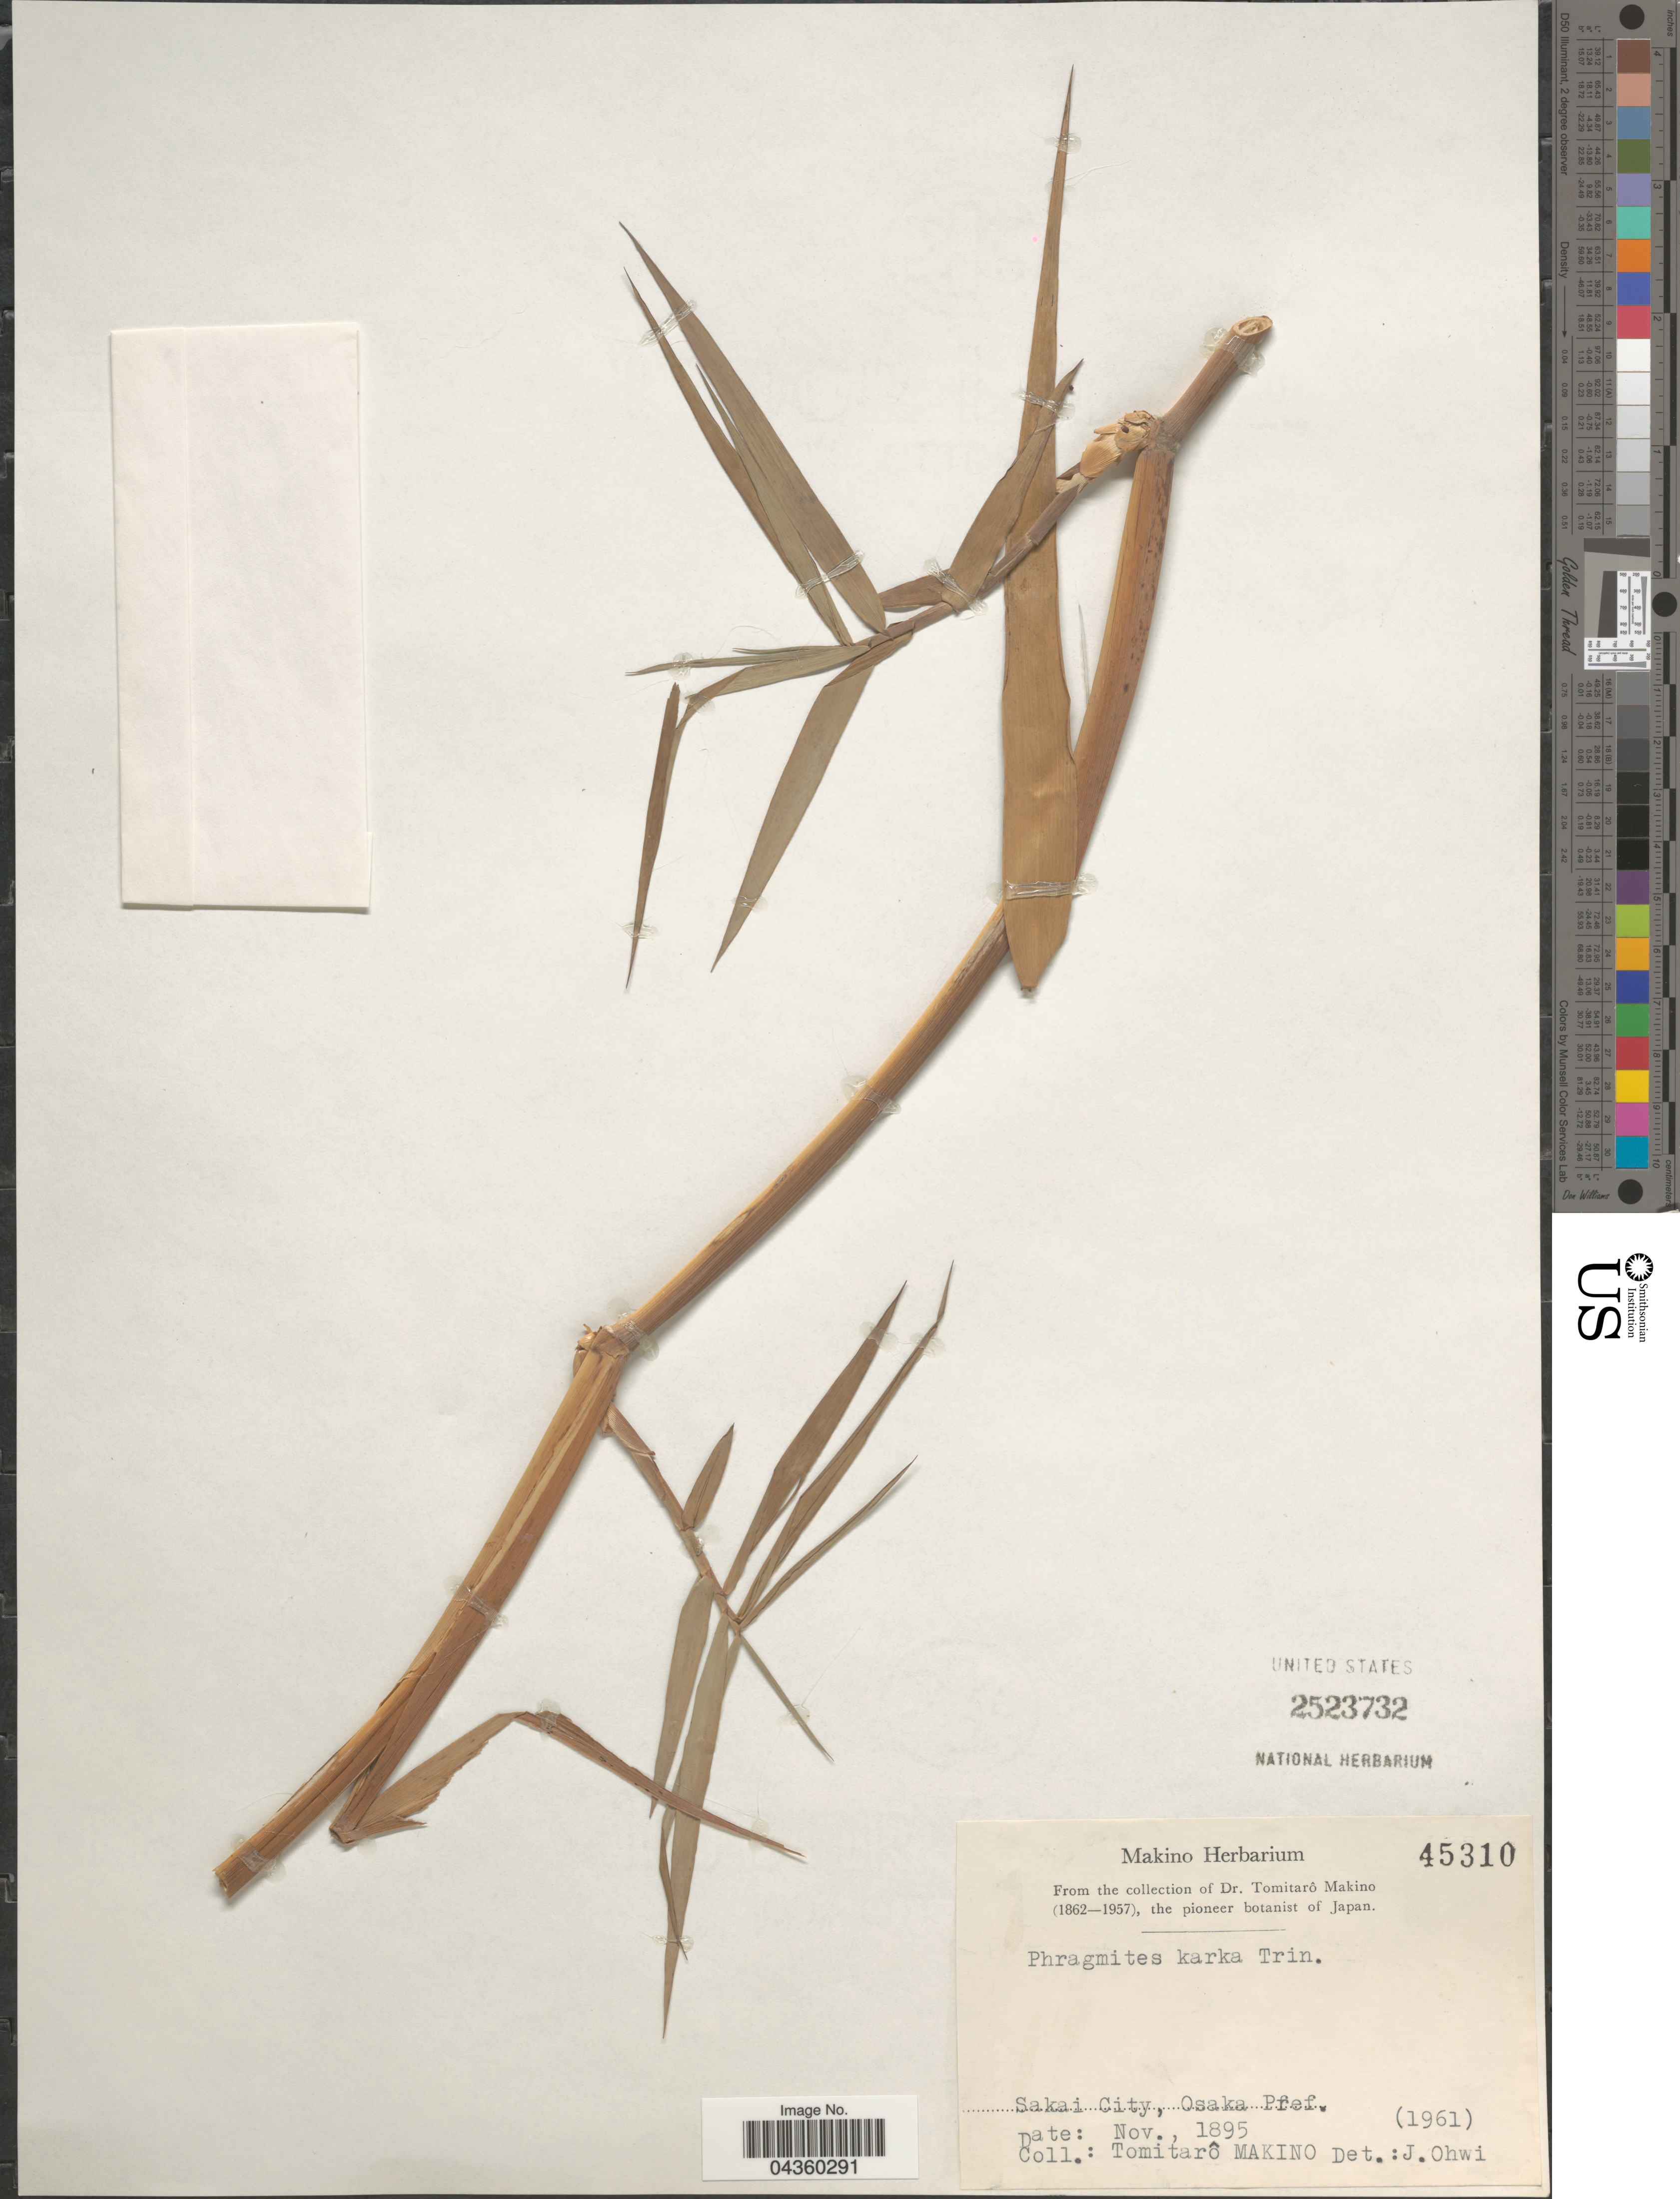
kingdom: Plantae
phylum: Tracheophyta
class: Liliopsida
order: Poales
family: Poaceae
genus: Phragmites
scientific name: Phragmites karka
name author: (Retz.) Trin. ex Steud.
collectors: T. Makino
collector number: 45310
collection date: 1895-11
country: Japan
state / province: Osaka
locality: Sakai City, Osaka Pref.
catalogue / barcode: US 2523732